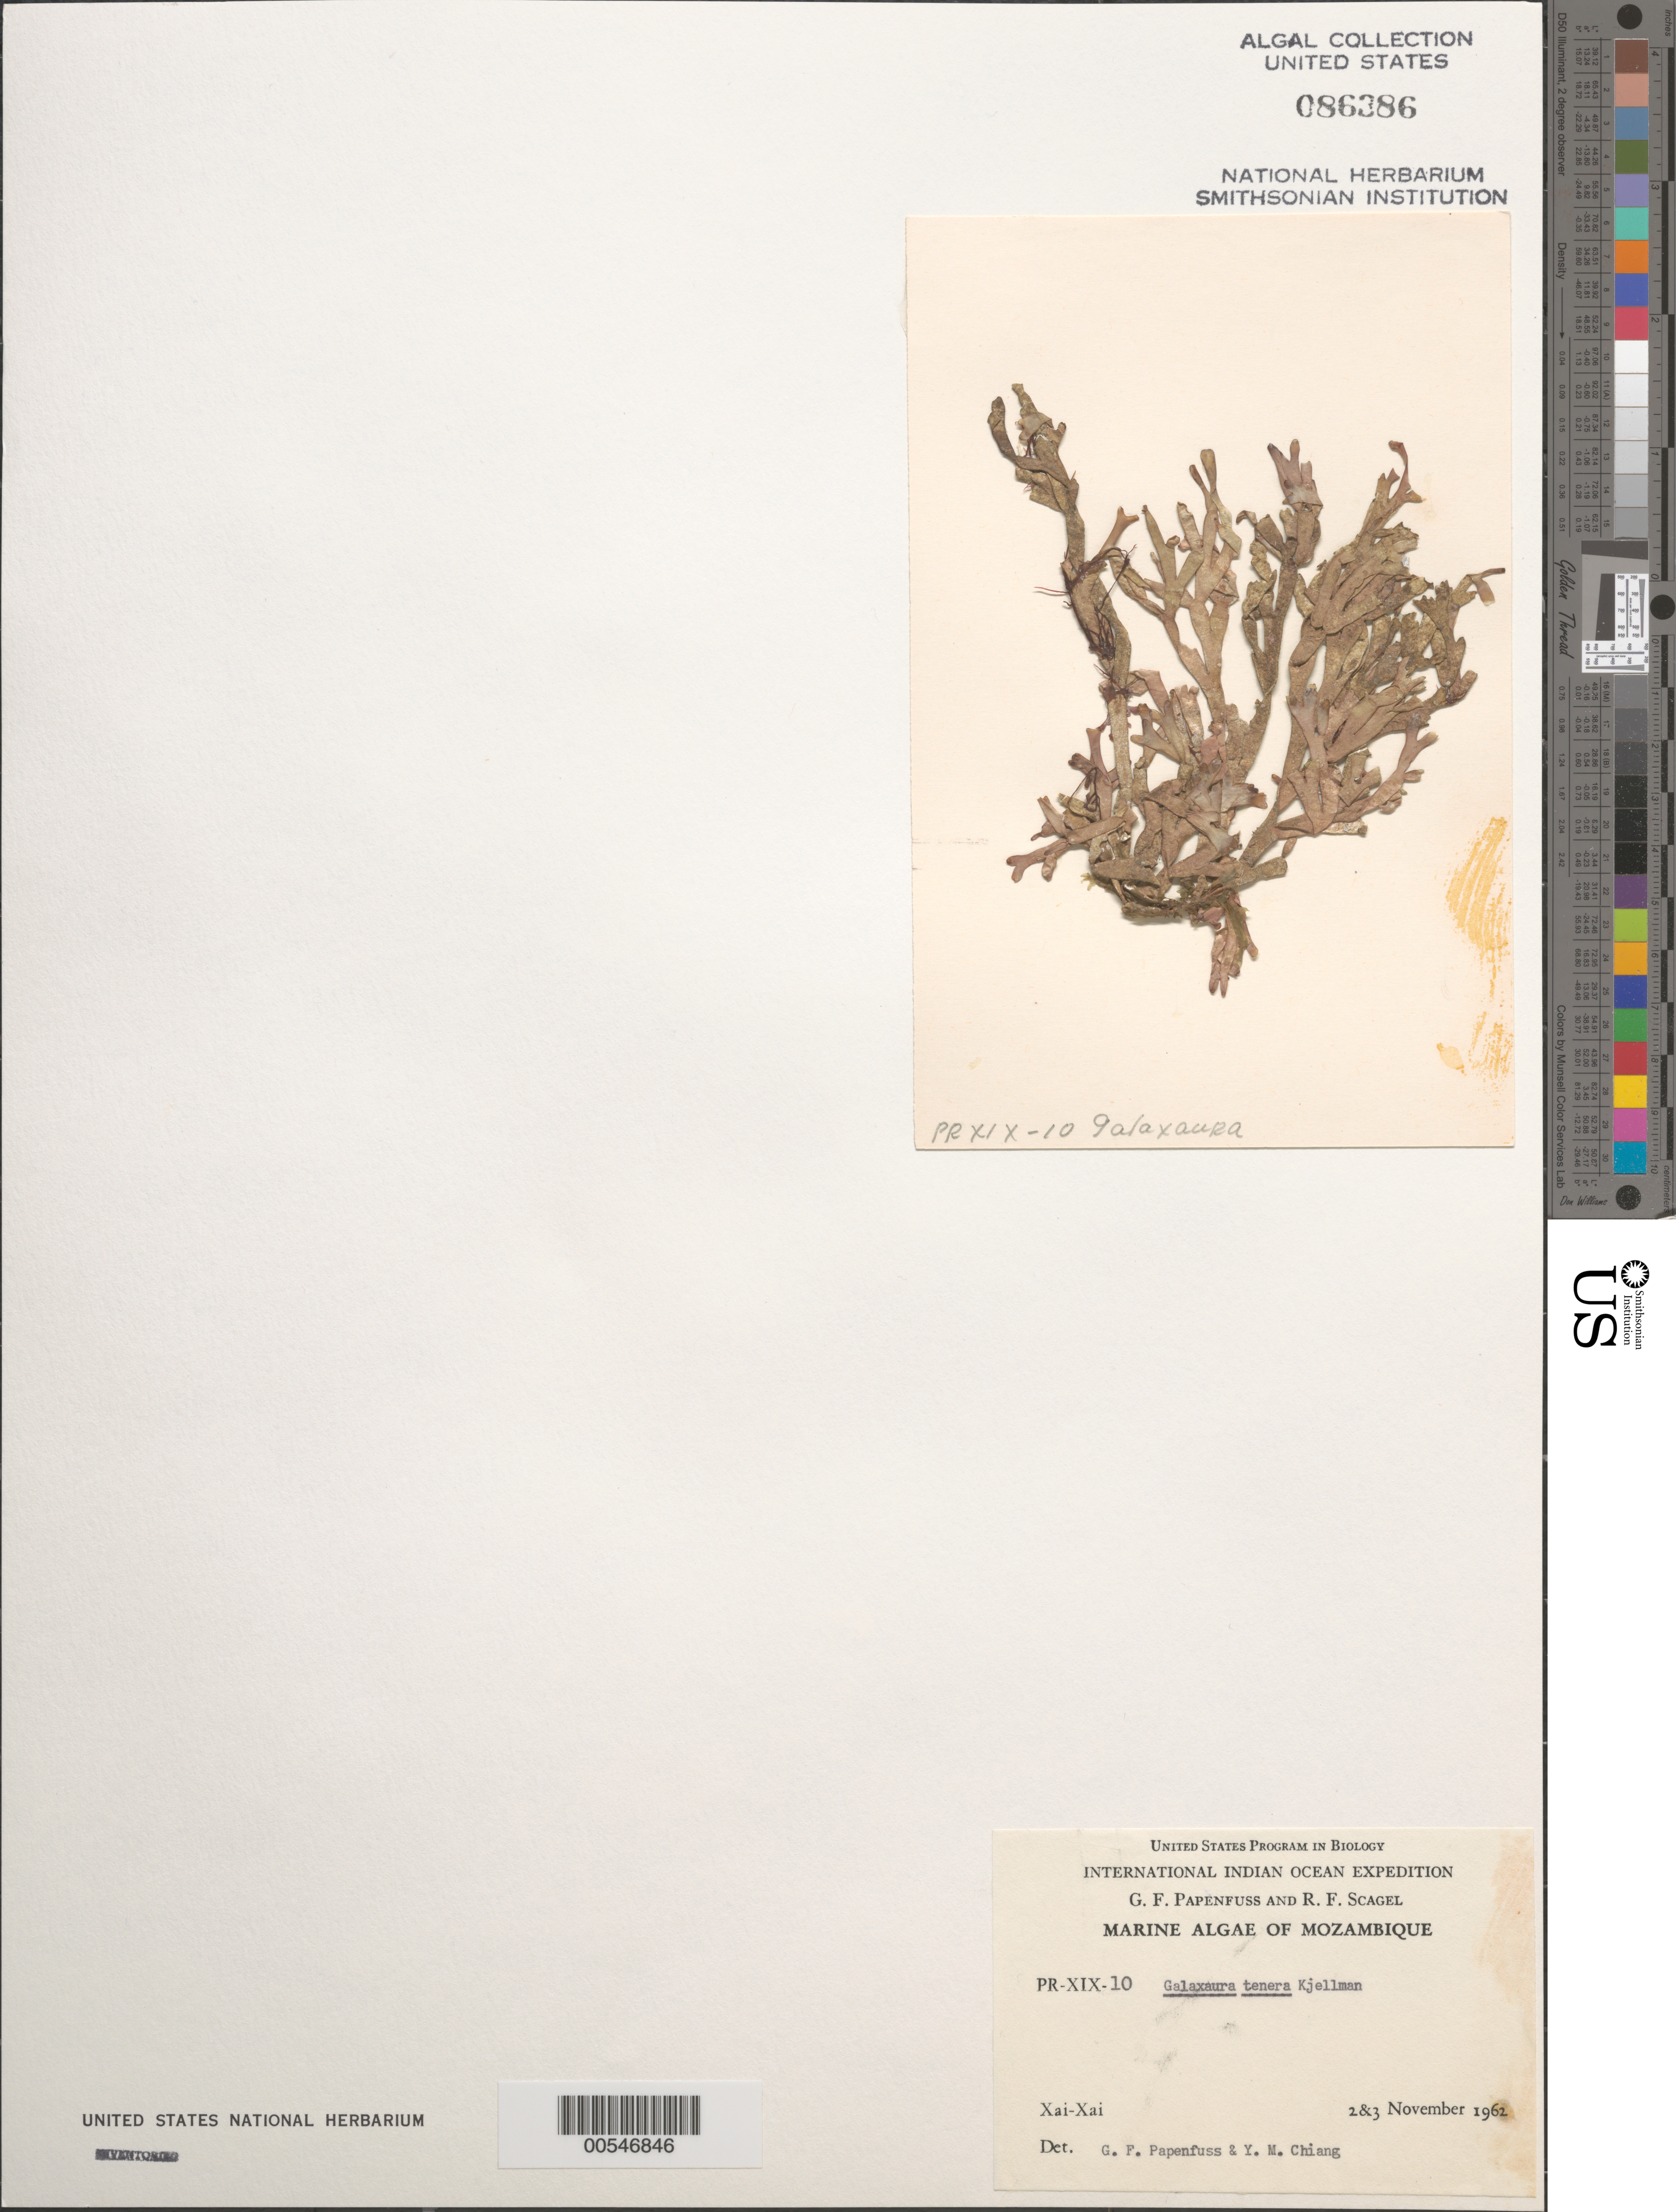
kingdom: Plantae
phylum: Rhodophyta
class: Florideophyceae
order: Nemaliales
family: Galaxauraceae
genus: Dichotomaria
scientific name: Dichotomaria tenera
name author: (Kjellm.) Huisman et al.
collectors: G. Papenfuss & R. F. Scagel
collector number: PR-XIX-10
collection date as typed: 02 Nov 1962 and 03 Nov 1962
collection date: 1962-11-02,1962-11-03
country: Mozambique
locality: Xai-Xai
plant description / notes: International Indian Ocean Expedition, 1962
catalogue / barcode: US 86386